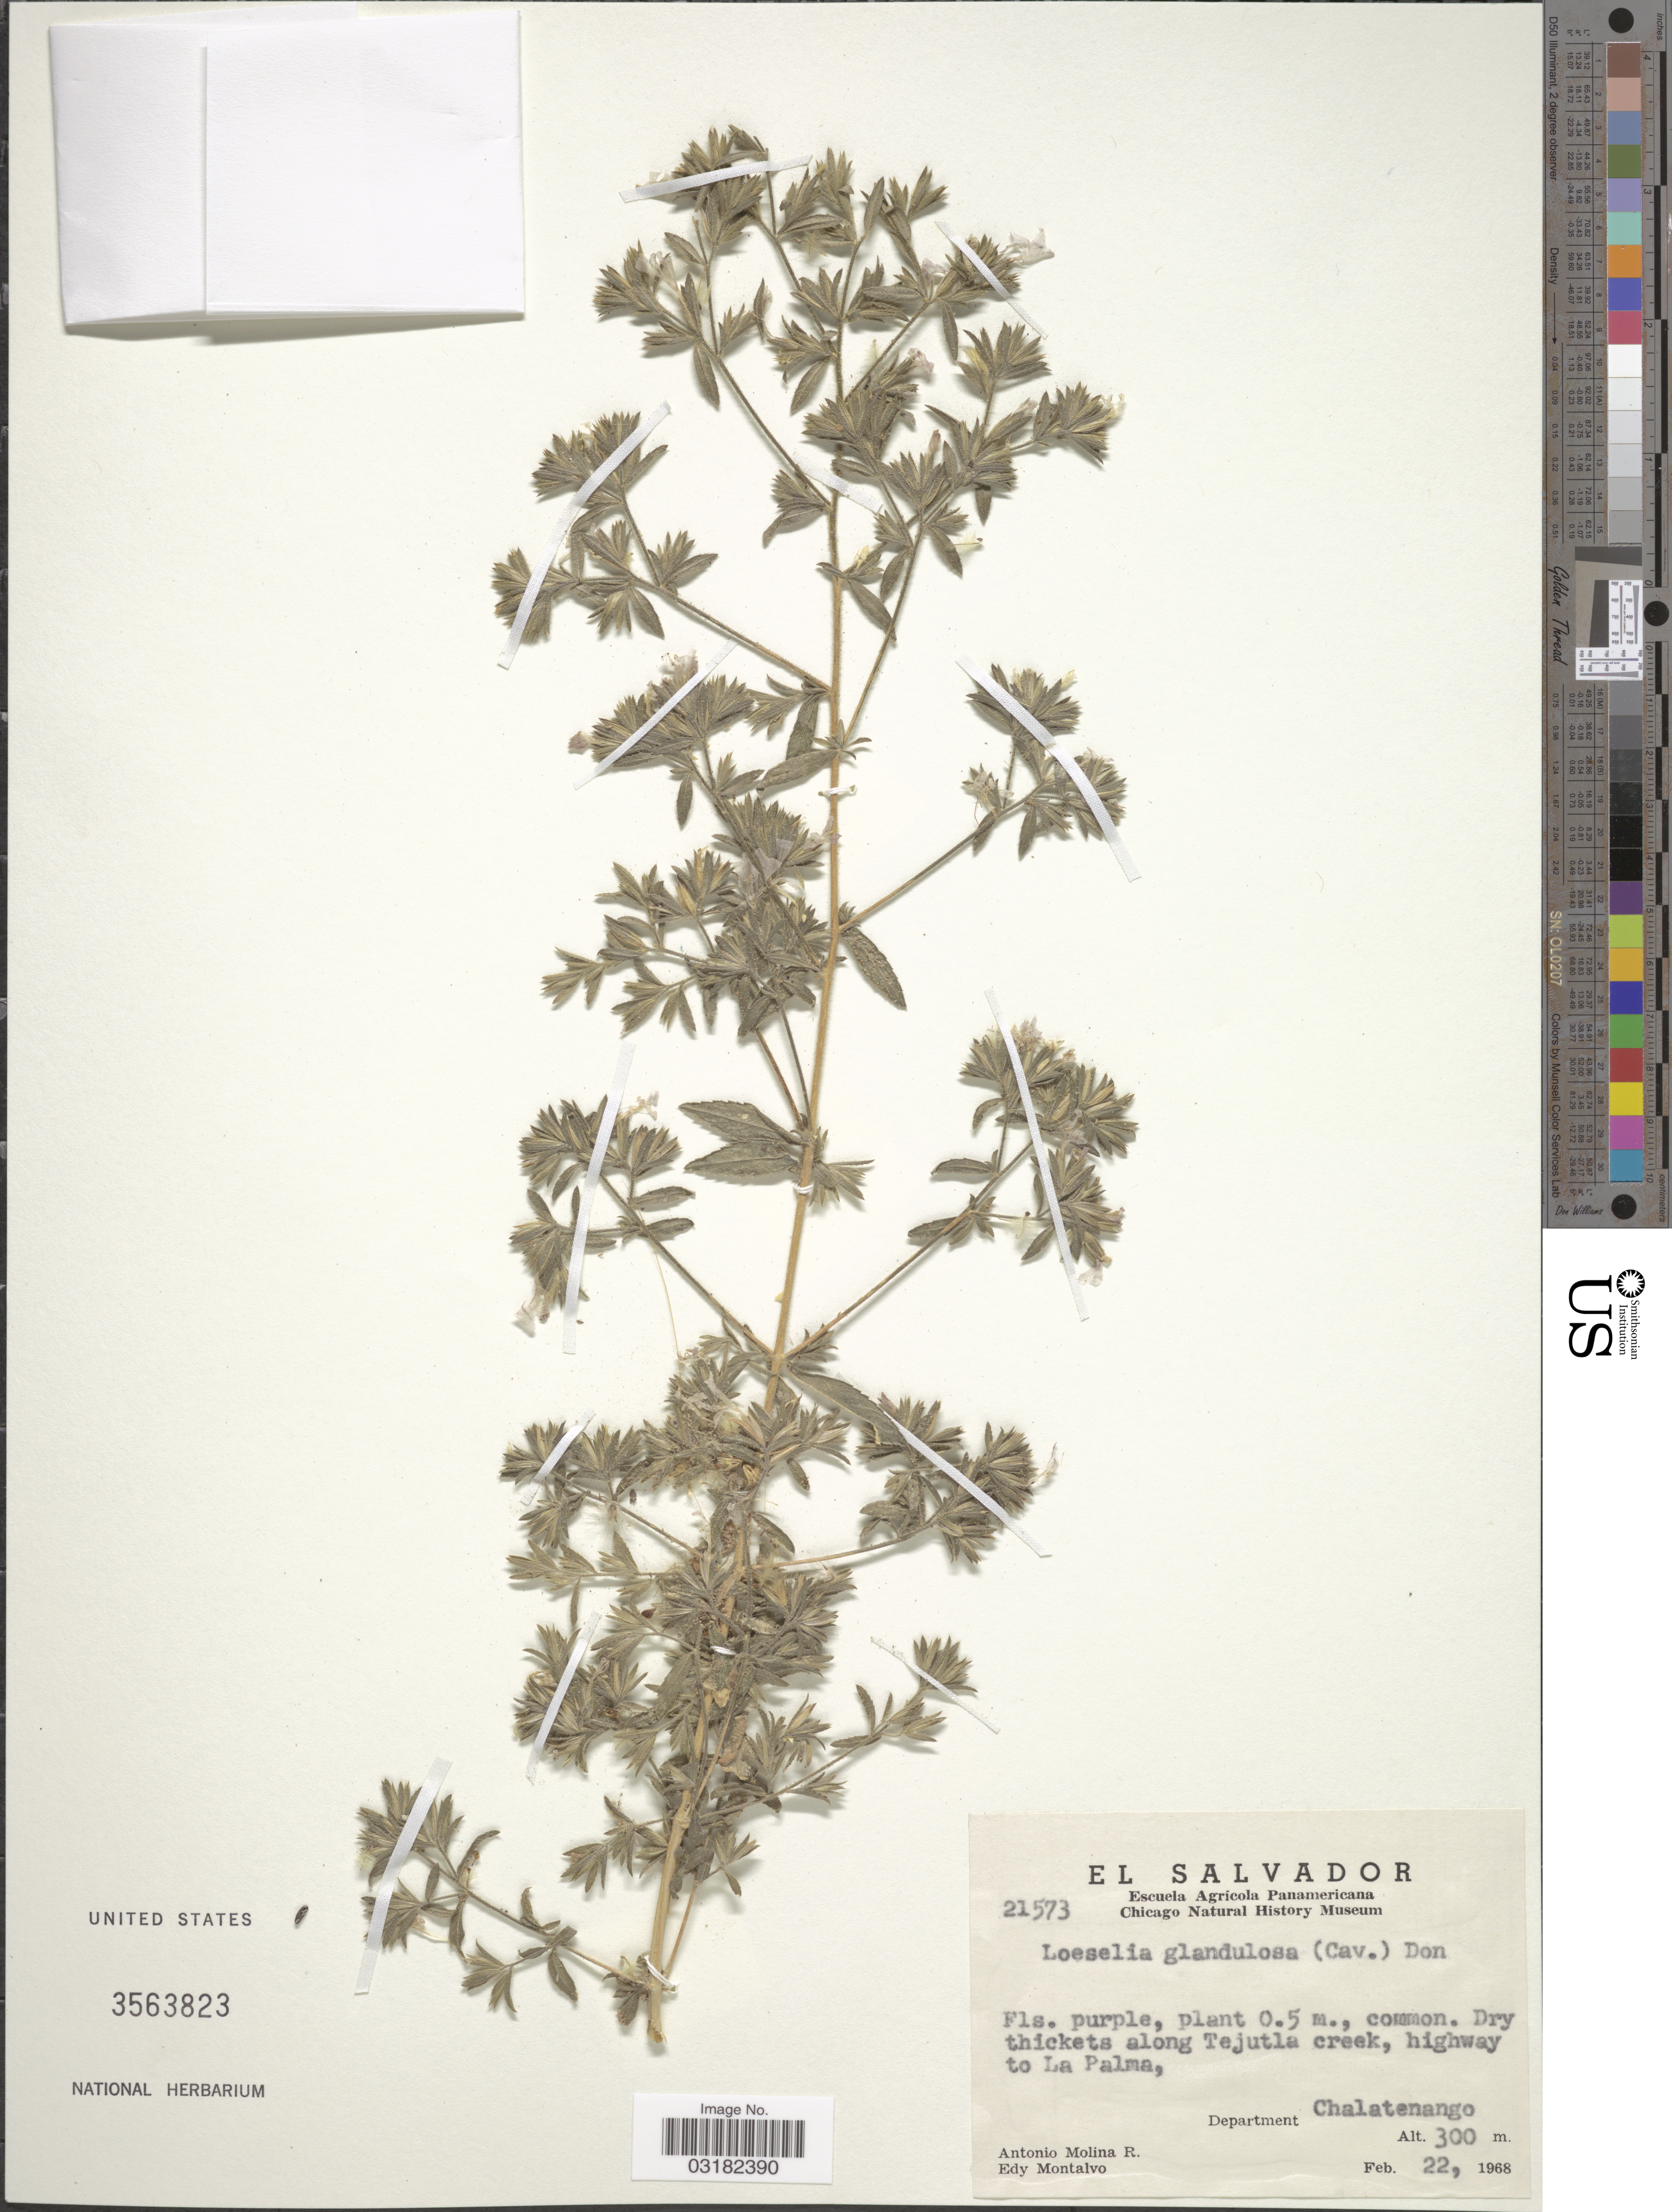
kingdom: Plantae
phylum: Tracheophyta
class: Magnoliopsida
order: Ericales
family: Polemoniaceae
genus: Loeselia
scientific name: Loeselia glandulosa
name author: (Cav.) G. Don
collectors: A. Molina R. & E. A. Montalvo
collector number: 21573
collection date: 1968-02-22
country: El Salvador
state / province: Chalatenango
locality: Dry thickets along Tejutla creek, highway to La Palma, Department Chalatenango.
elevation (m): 300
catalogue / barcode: US 3563823